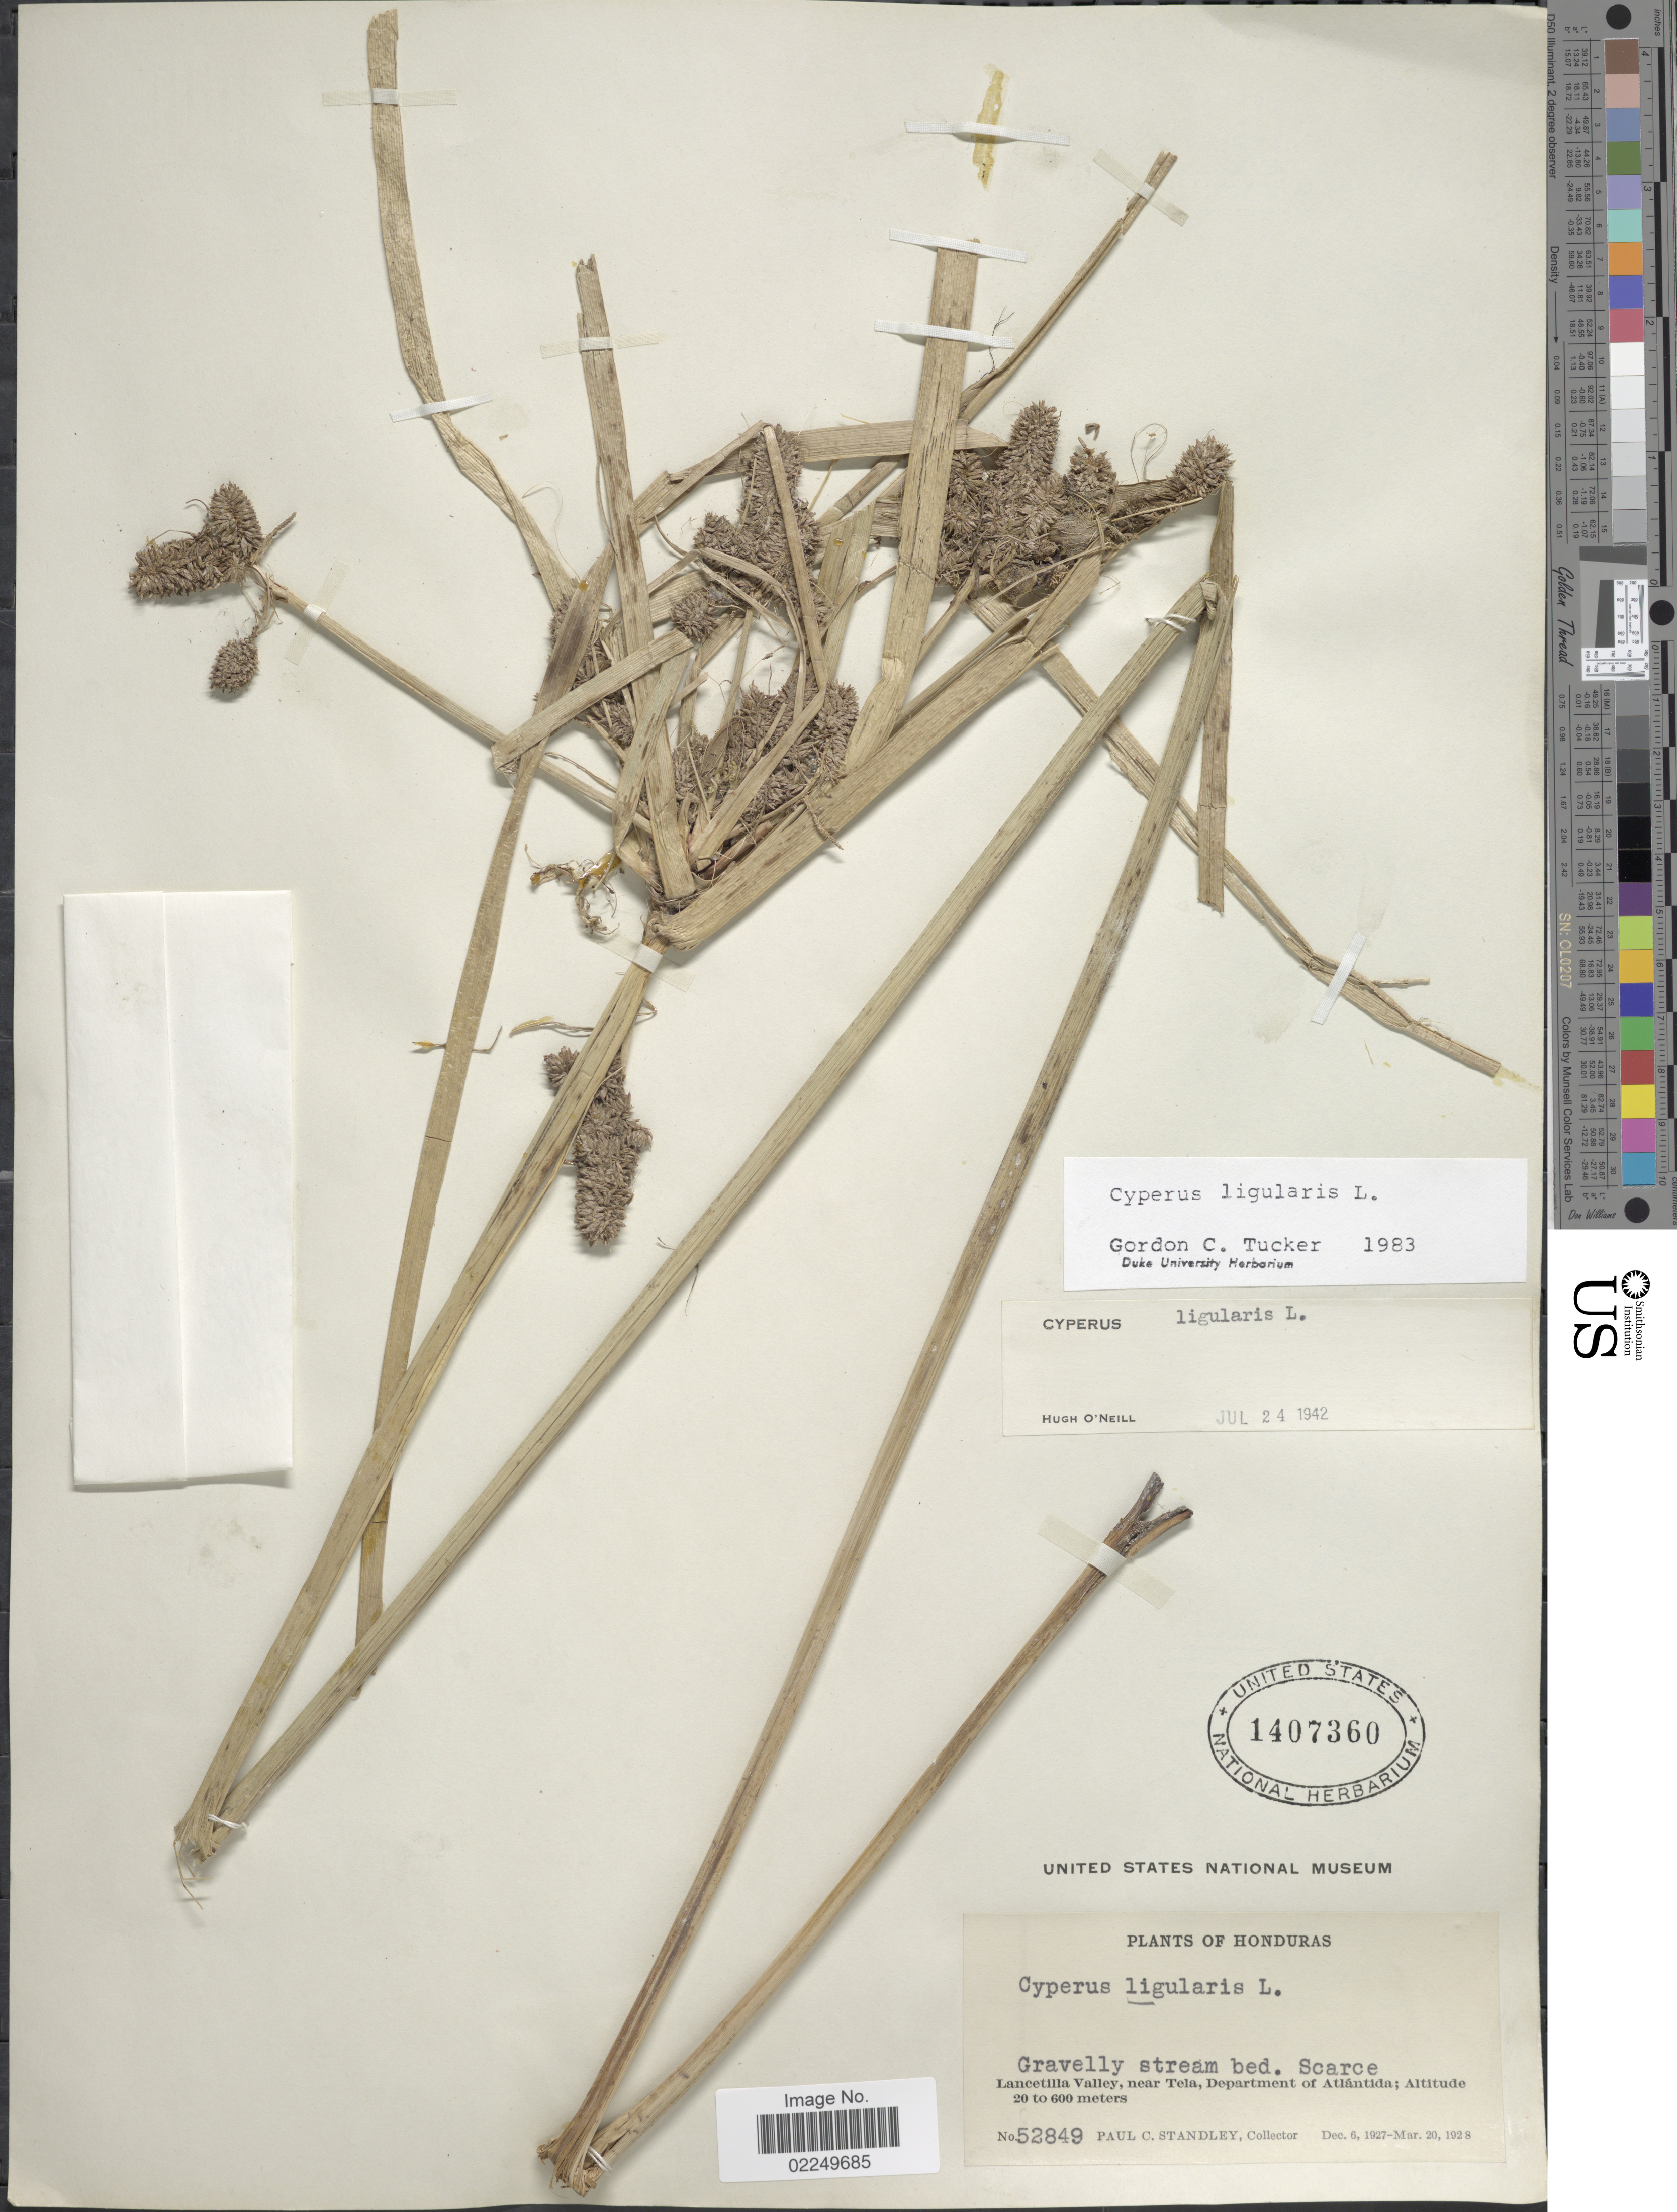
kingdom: Plantae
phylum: Tracheophyta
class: Liliopsida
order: Poales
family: Cyperaceae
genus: Cyperus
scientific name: Cyperus ligularis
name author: L.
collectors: P. C. Standley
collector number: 52849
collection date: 1927-12-06/1928-03-20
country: Honduras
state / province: Atlántida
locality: Lancetilla Valley, near Tela, Department of Atlantida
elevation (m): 20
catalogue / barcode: US 1407360